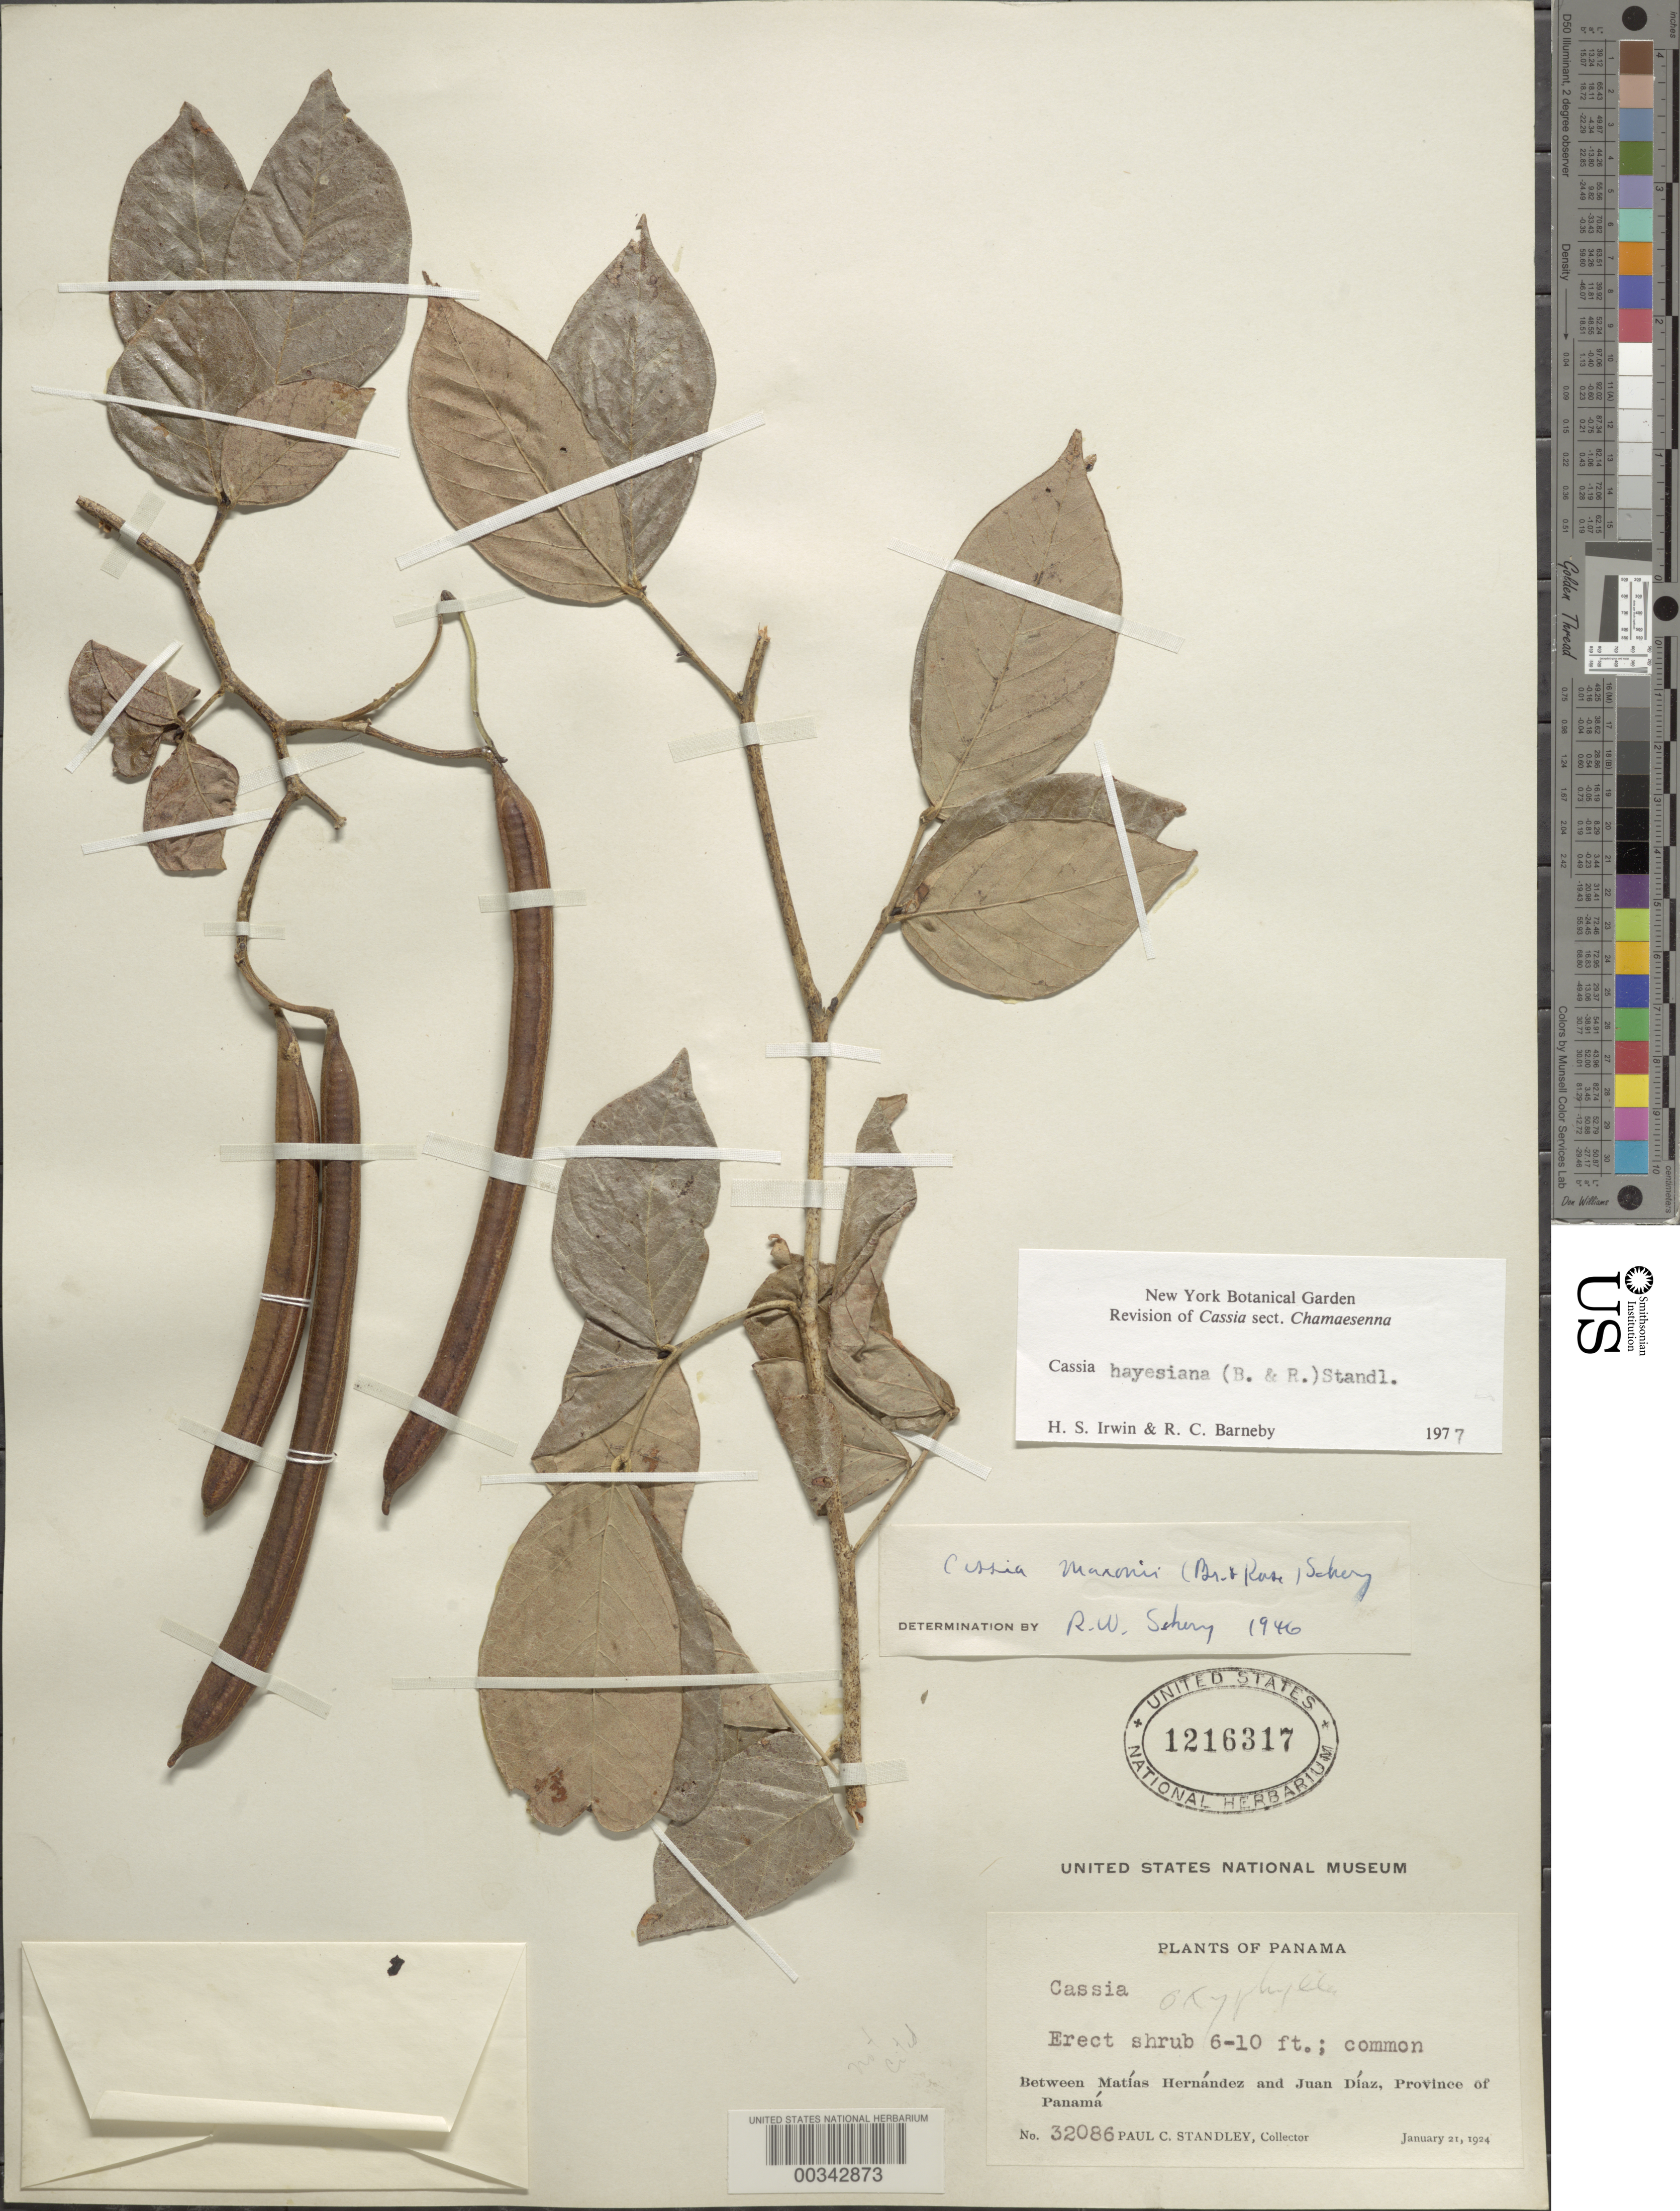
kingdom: Plantae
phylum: Tracheophyta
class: Magnoliopsida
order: Fabales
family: Fabaceae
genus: Senna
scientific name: Senna hayesiana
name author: (Britton & Rose) H.S. Irwin & Barneby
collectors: P. C. Standley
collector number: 32086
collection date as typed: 21 Jan 1924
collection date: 1924-01-21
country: Panama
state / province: Panamá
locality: Between Matias Hernandez and Juan Diaz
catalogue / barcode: US 1216317